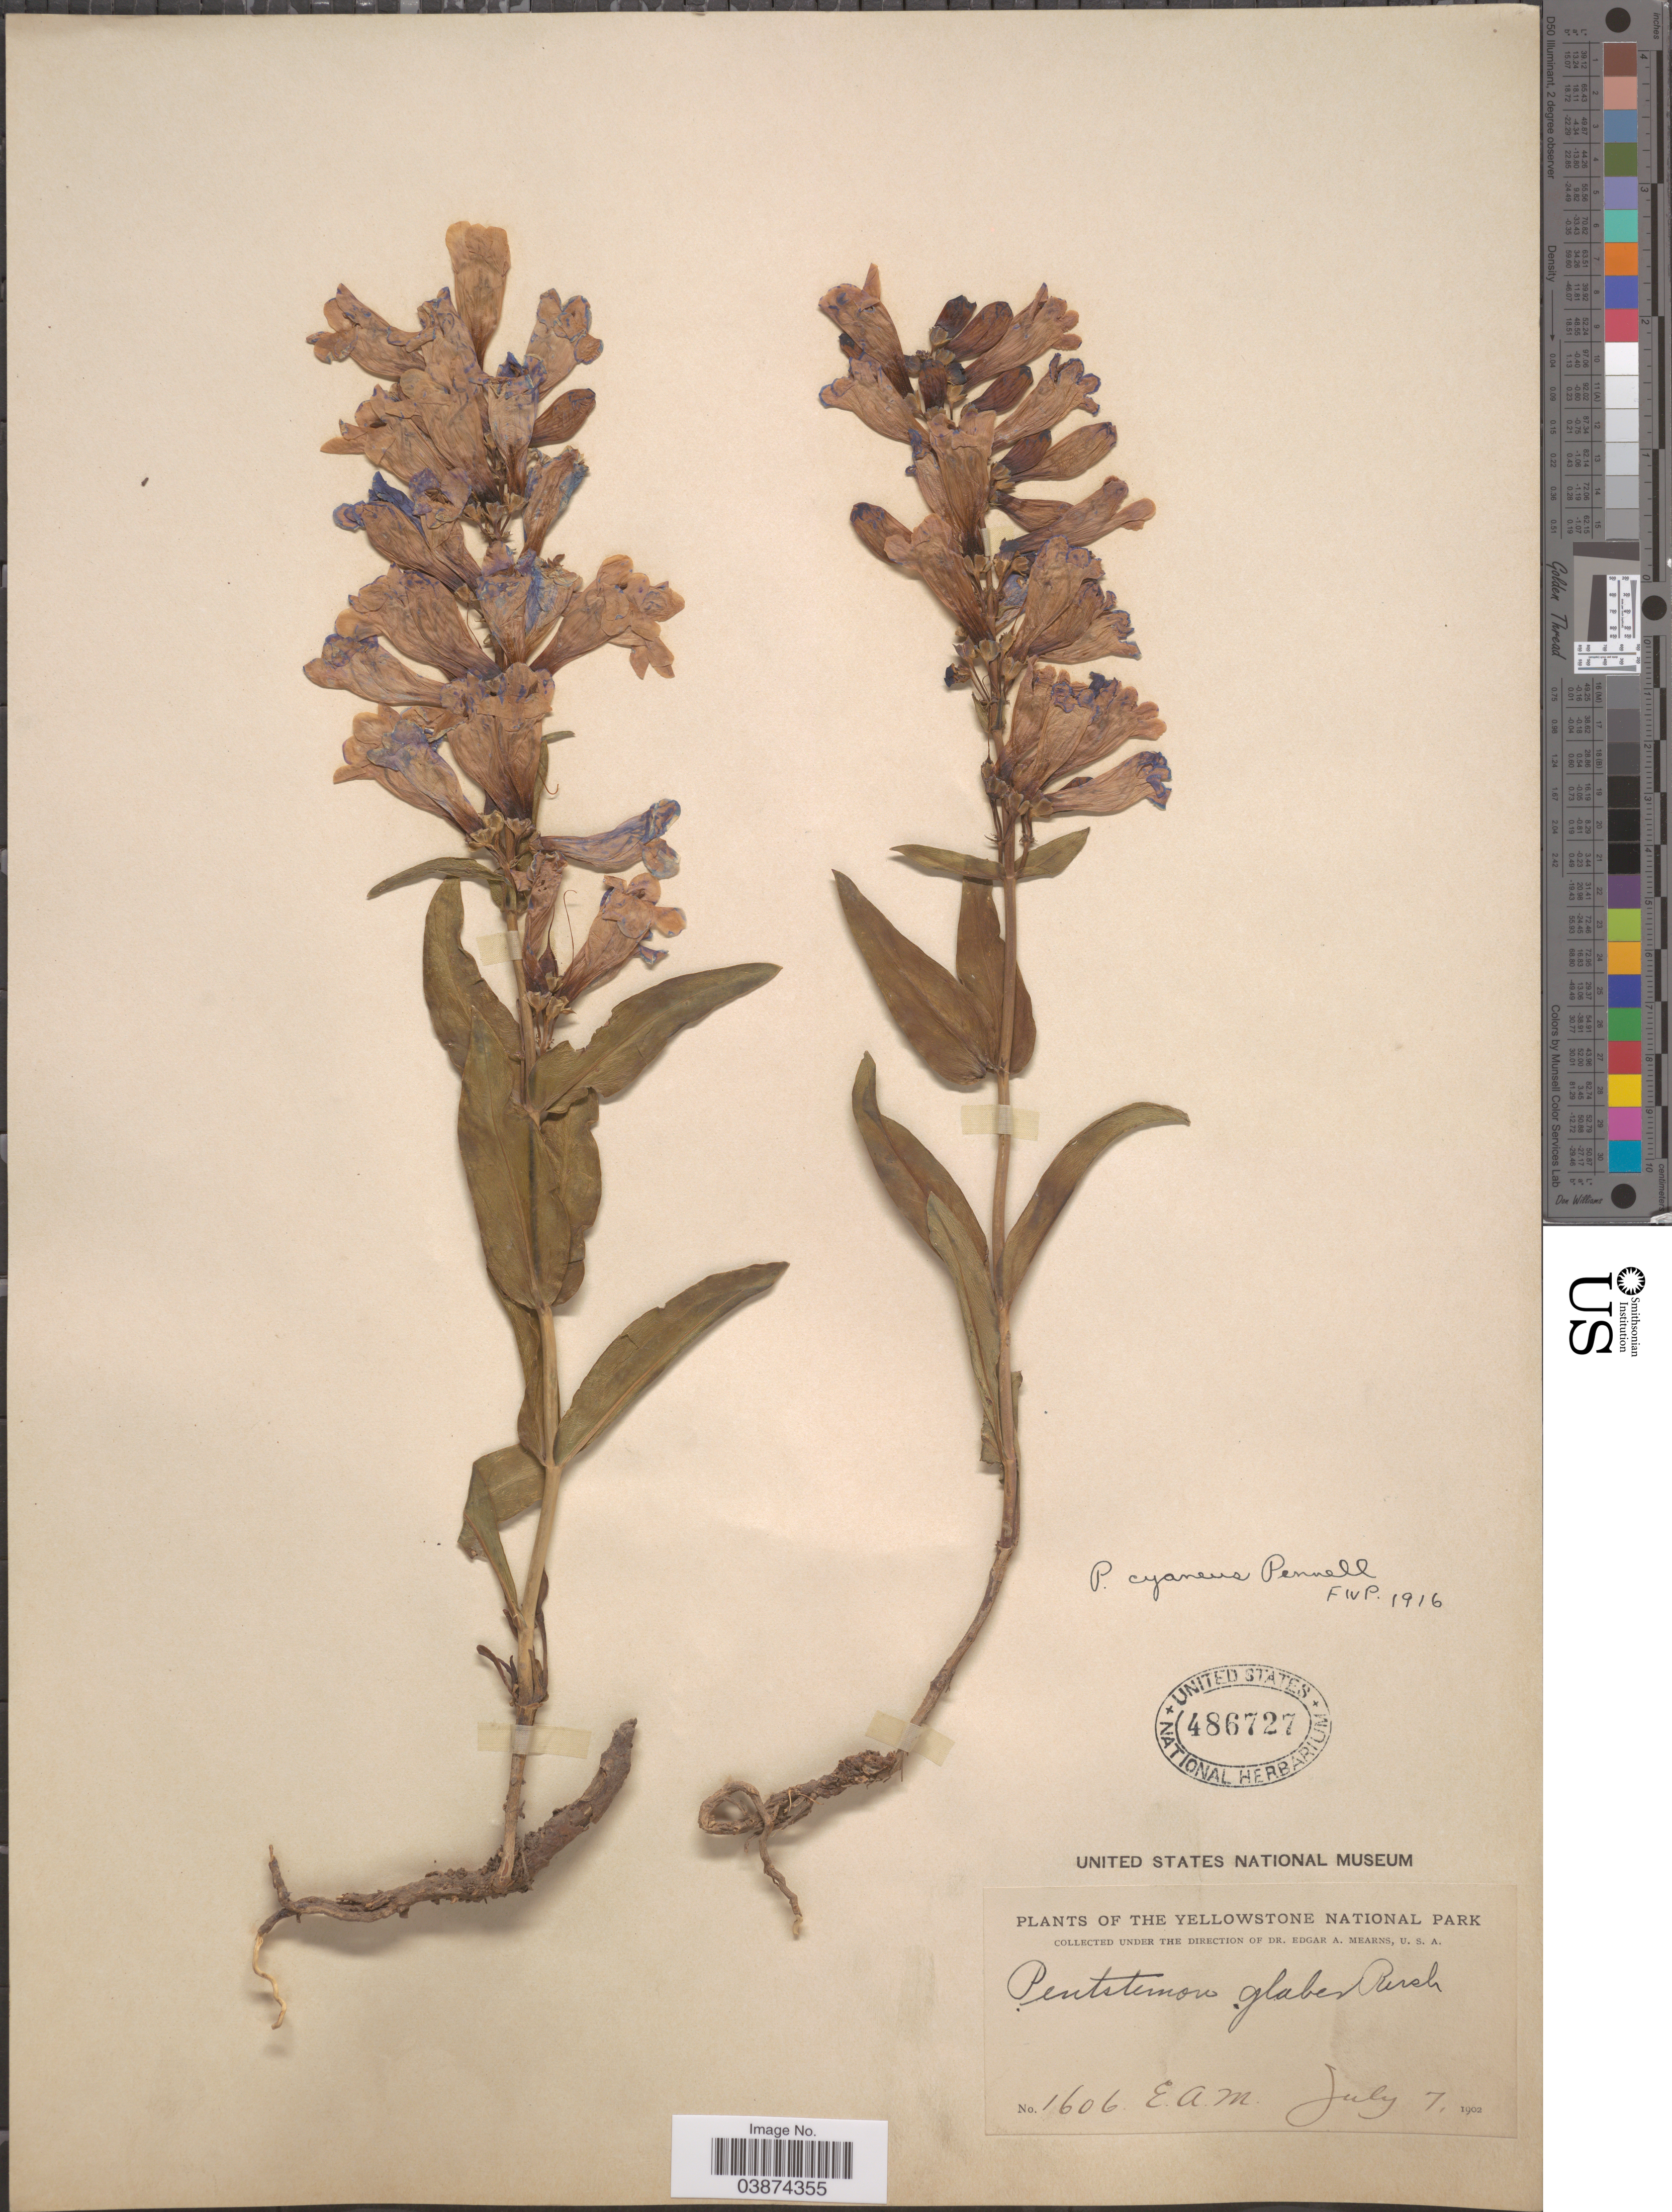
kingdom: Plantae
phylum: Tracheophyta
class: Magnoliopsida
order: Lamiales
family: Plantaginaceae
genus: Penstemon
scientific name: Penstemon cyaneus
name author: Pennell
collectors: E. A. Mearns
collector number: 1606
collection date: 1902-07-07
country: United States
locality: The Yellowstone National Park.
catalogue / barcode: US 486727